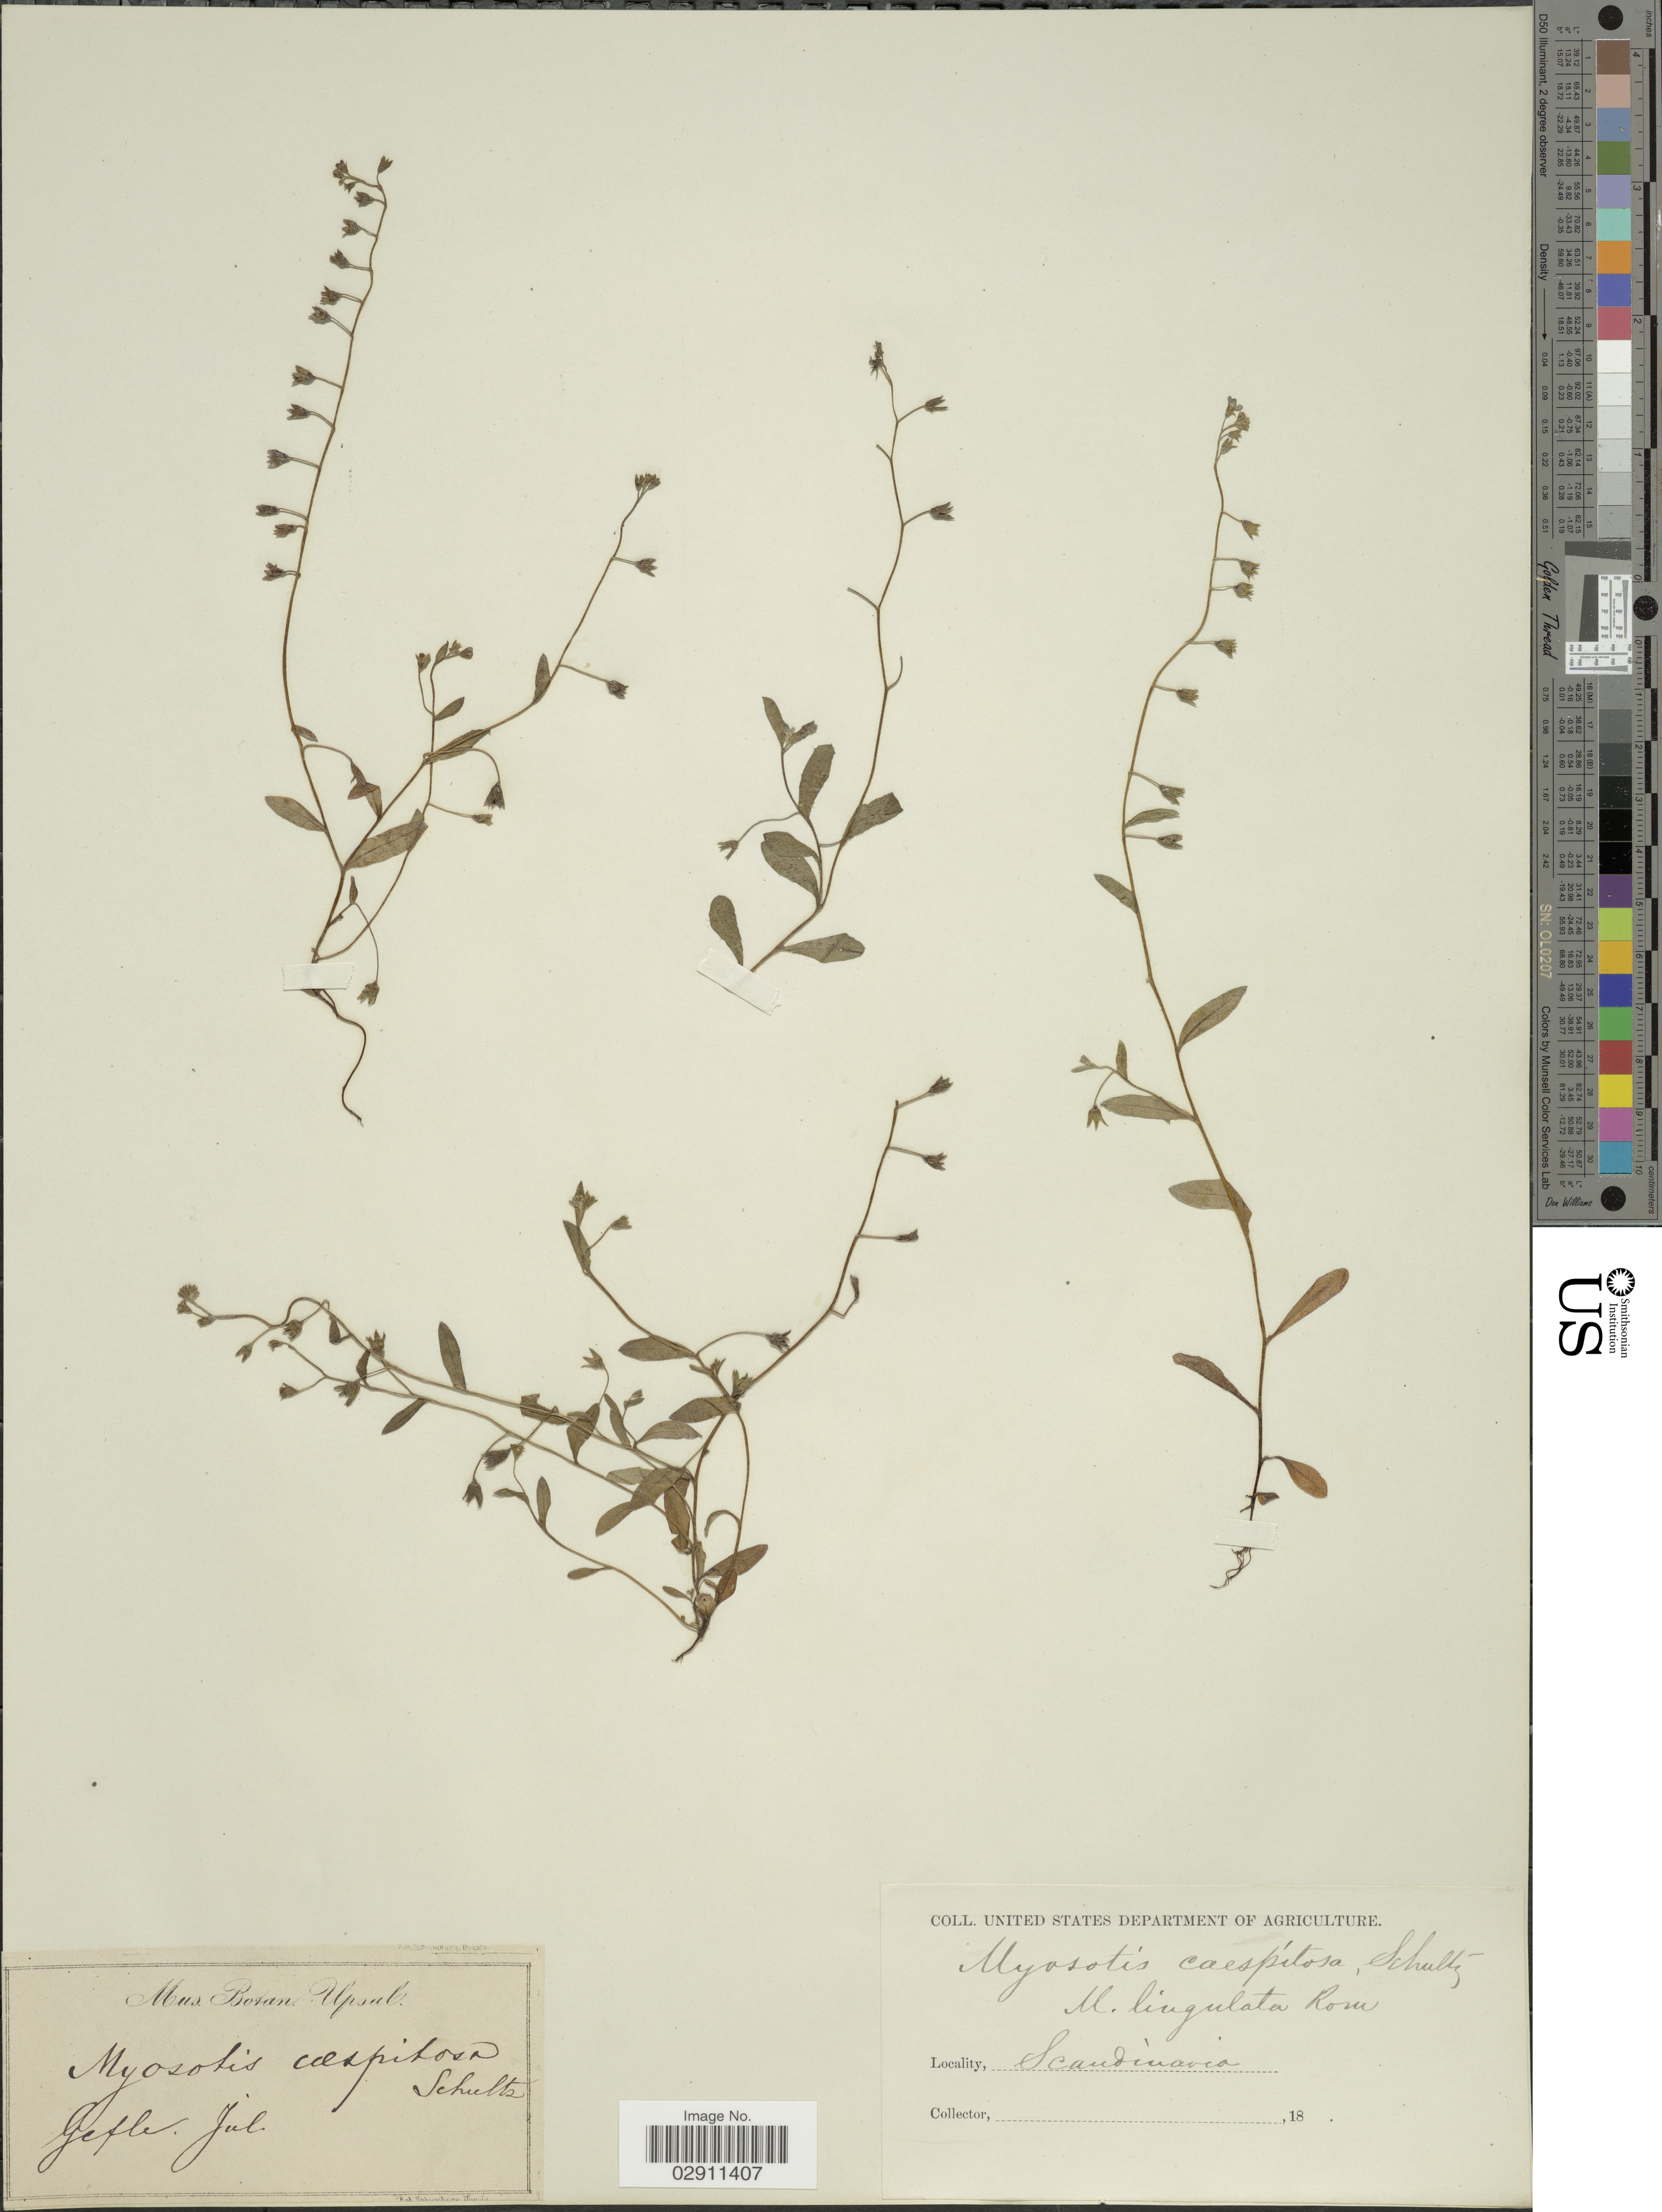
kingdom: Plantae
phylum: Tracheophyta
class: Magnoliopsida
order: Boraginales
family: Boraginaceae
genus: Myosotis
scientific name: Myosotis caespitosa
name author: Schultz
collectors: ex Mus. Botan. Upsal.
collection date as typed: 18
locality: Gefle, Scandinavia.